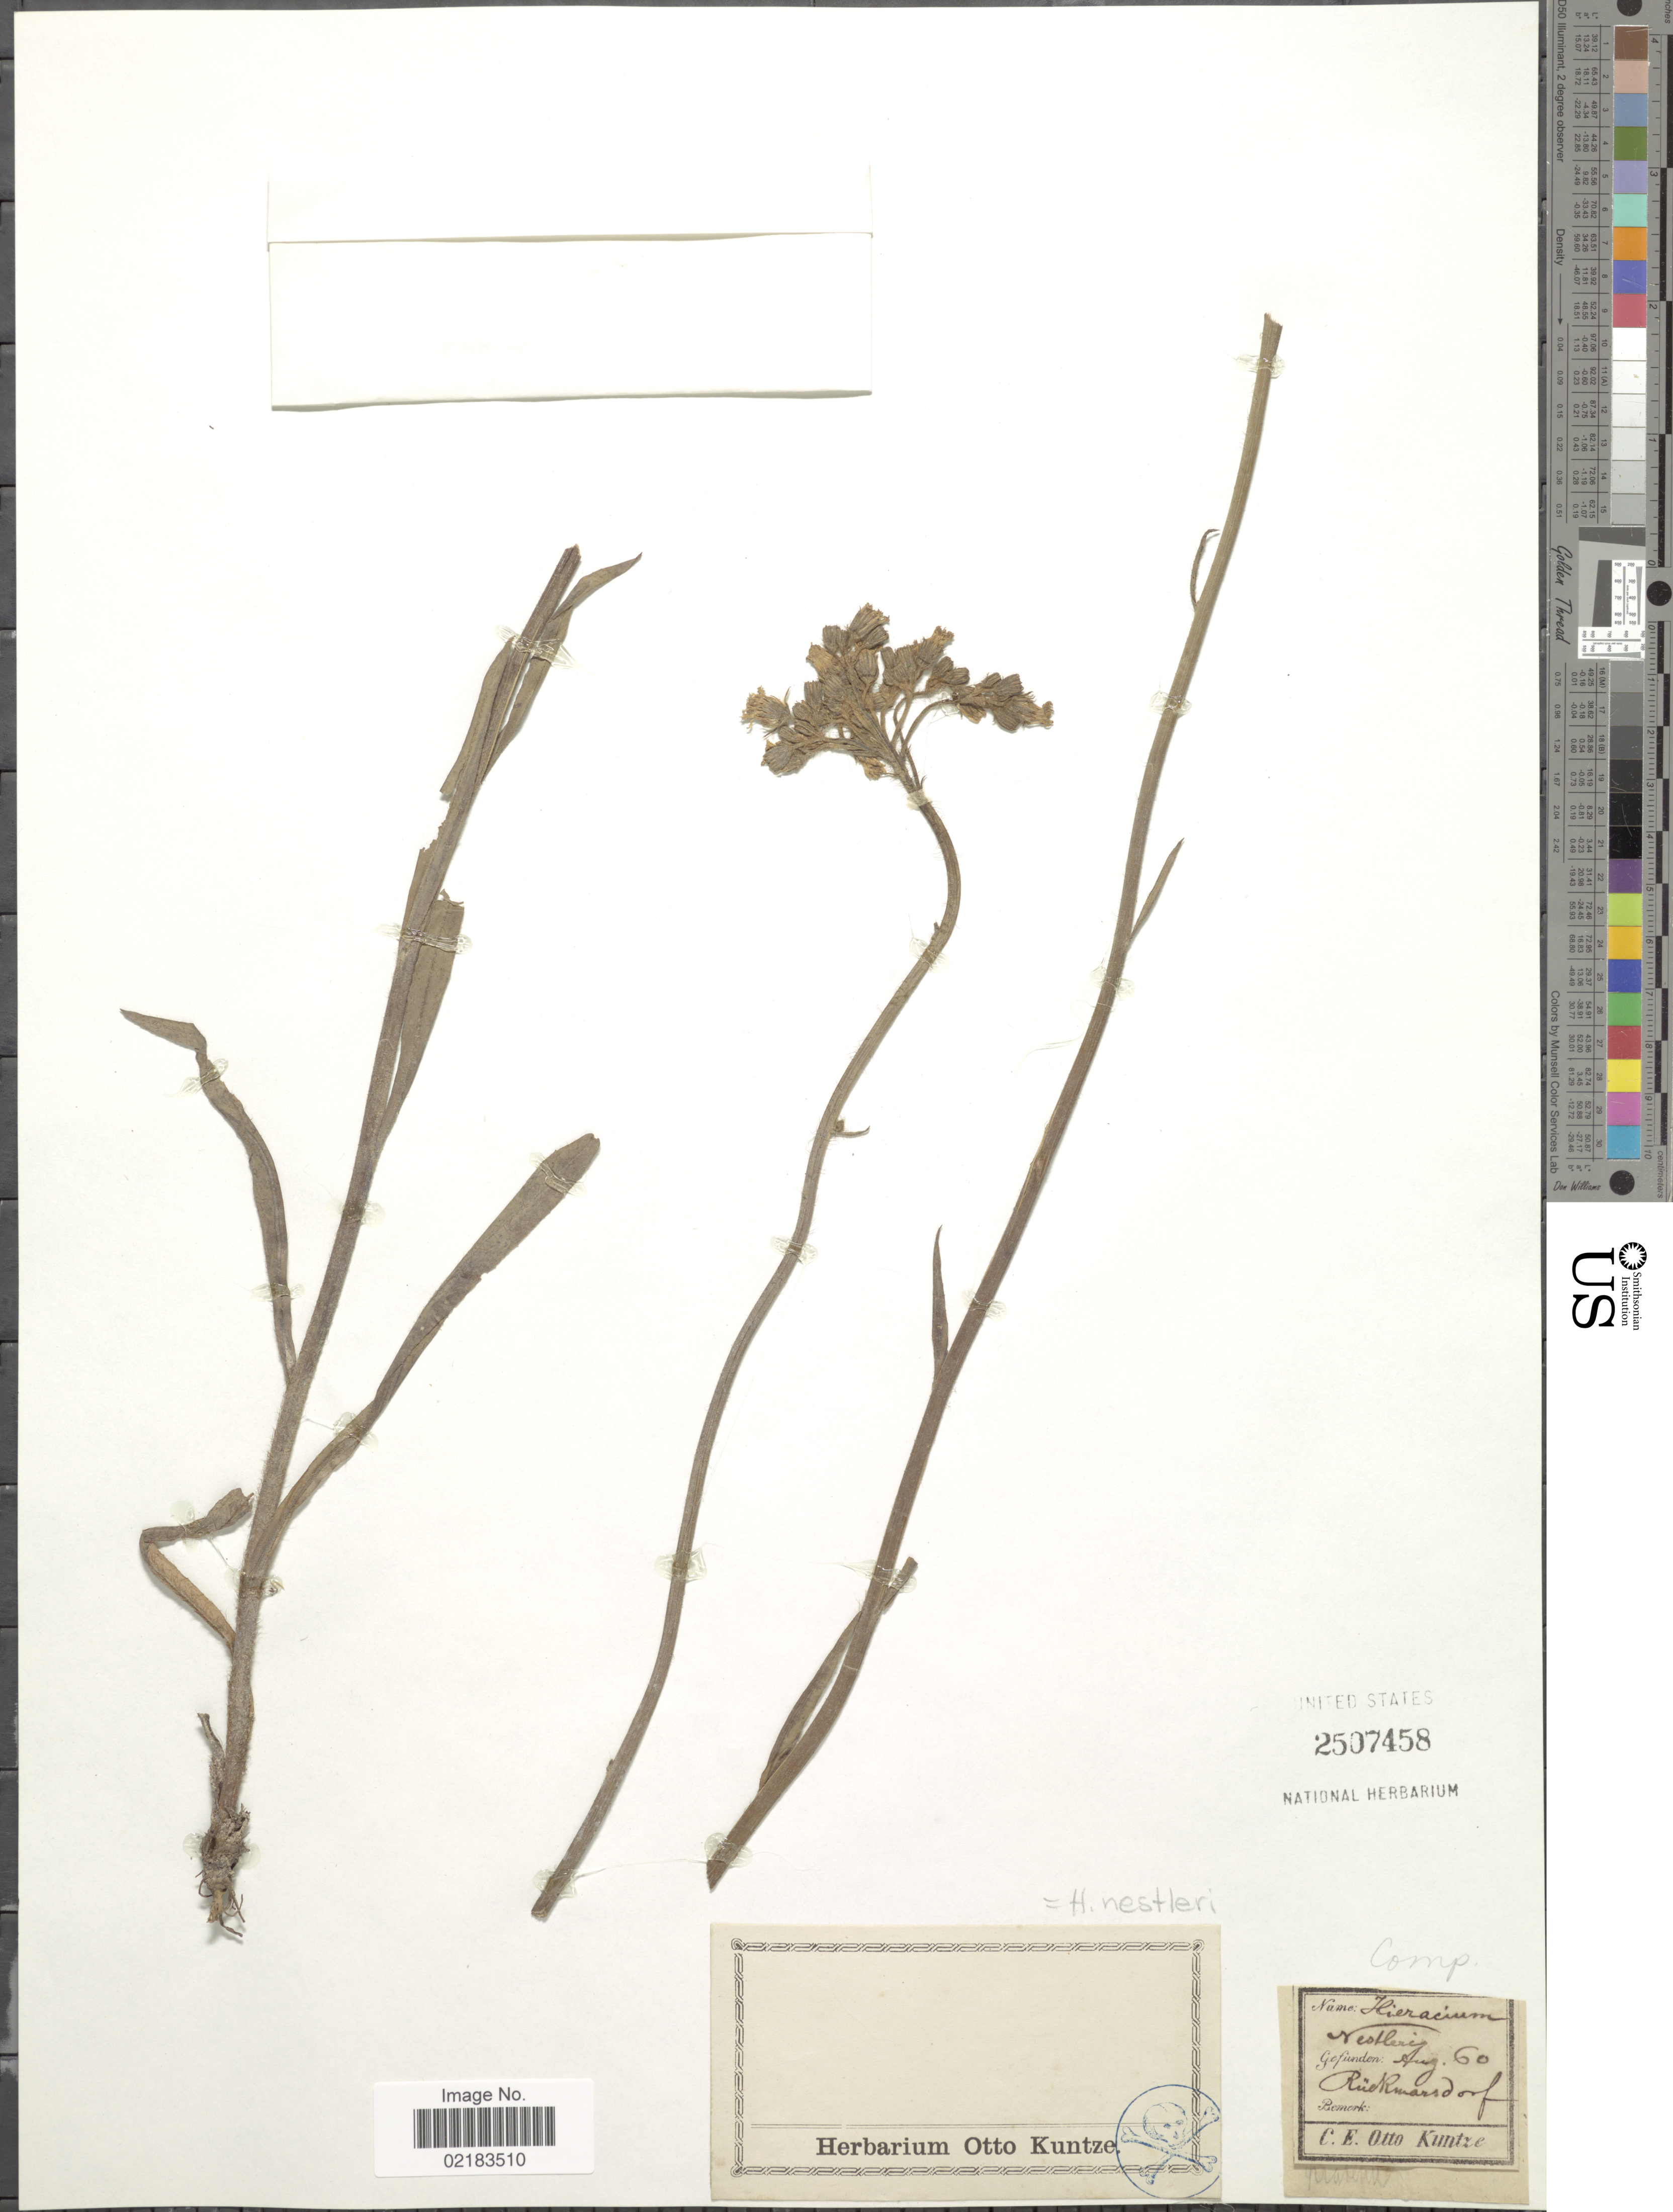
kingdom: Plantae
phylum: Tracheophyta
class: Magnoliopsida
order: Asterales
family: Asteraceae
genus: Hieracium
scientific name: Hieracium nestleri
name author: Vill.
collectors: C.E.O. Kuntze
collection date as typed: Transcribed d/m/y: /8/60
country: Germany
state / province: Sachsen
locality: Rückmarsdorf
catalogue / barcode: US 2507458